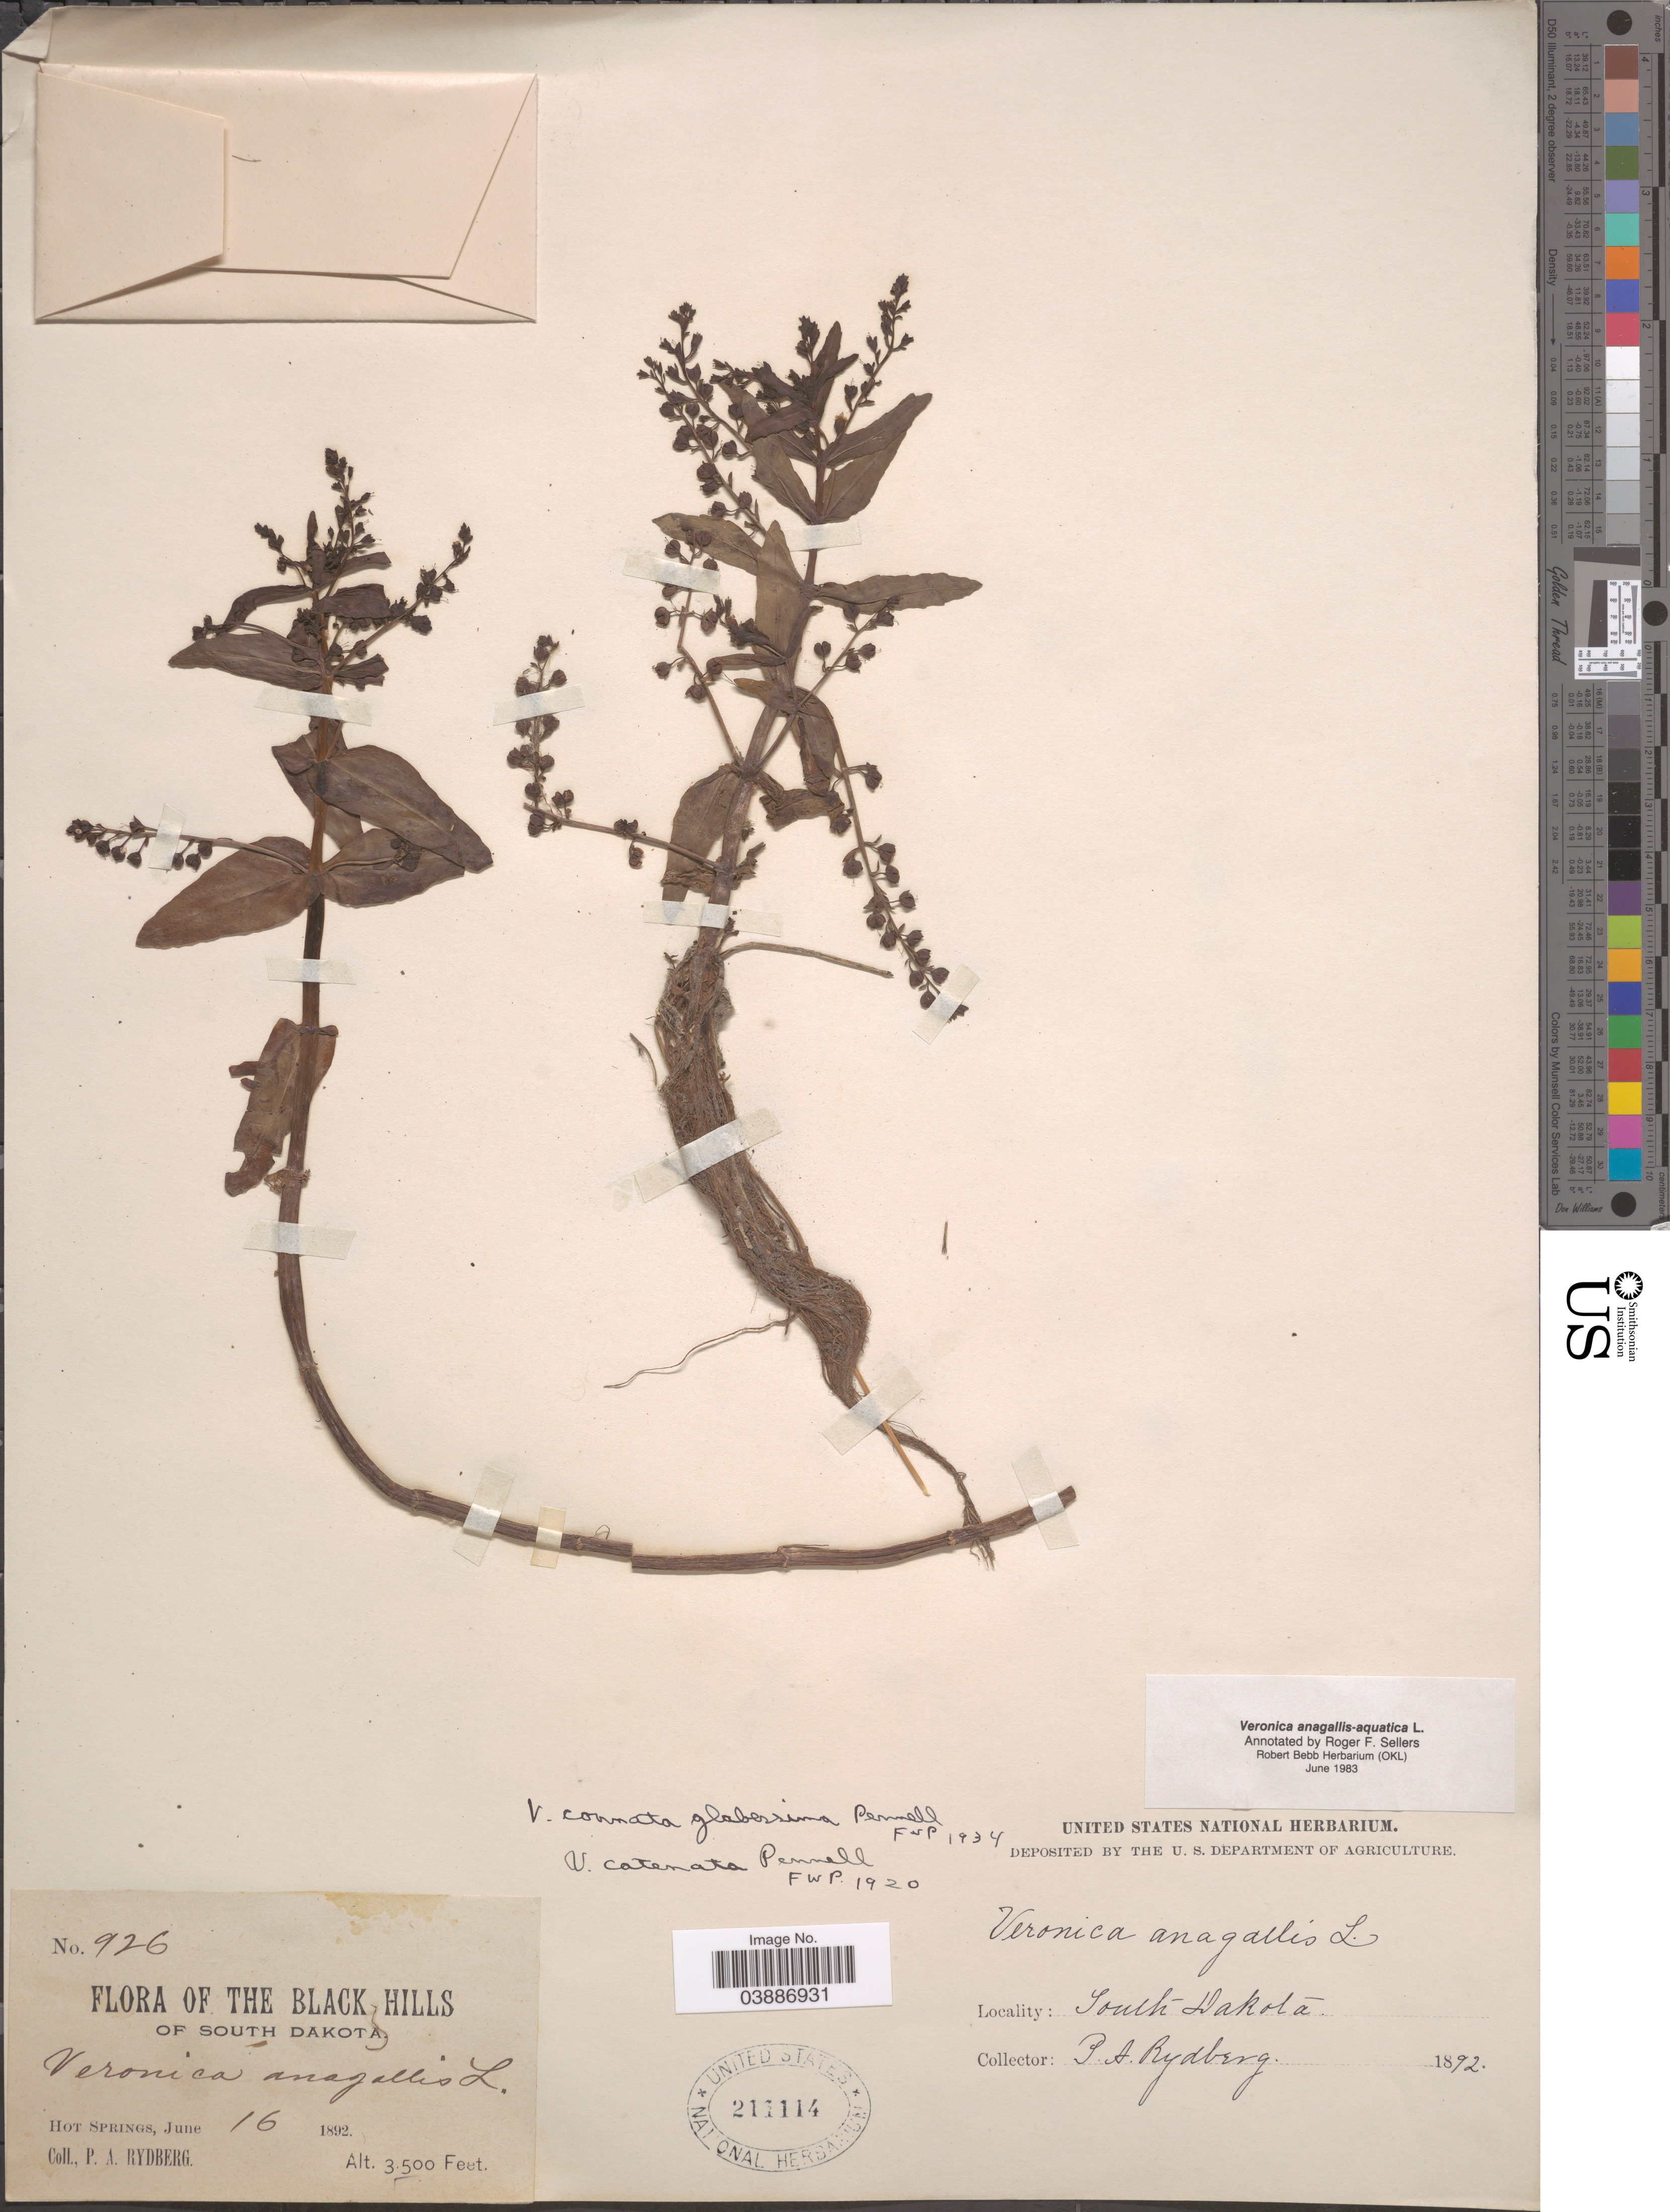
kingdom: Plantae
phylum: Tracheophyta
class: Magnoliopsida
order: Lamiales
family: Plantaginaceae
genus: Veronica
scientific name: Veronica anagallis-aquatica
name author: L.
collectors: P. A. Rydberg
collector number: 926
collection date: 1892-06-16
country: United States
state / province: South Dakota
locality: The Black Hills. Hot Springs.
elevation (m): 1067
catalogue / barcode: US 211114